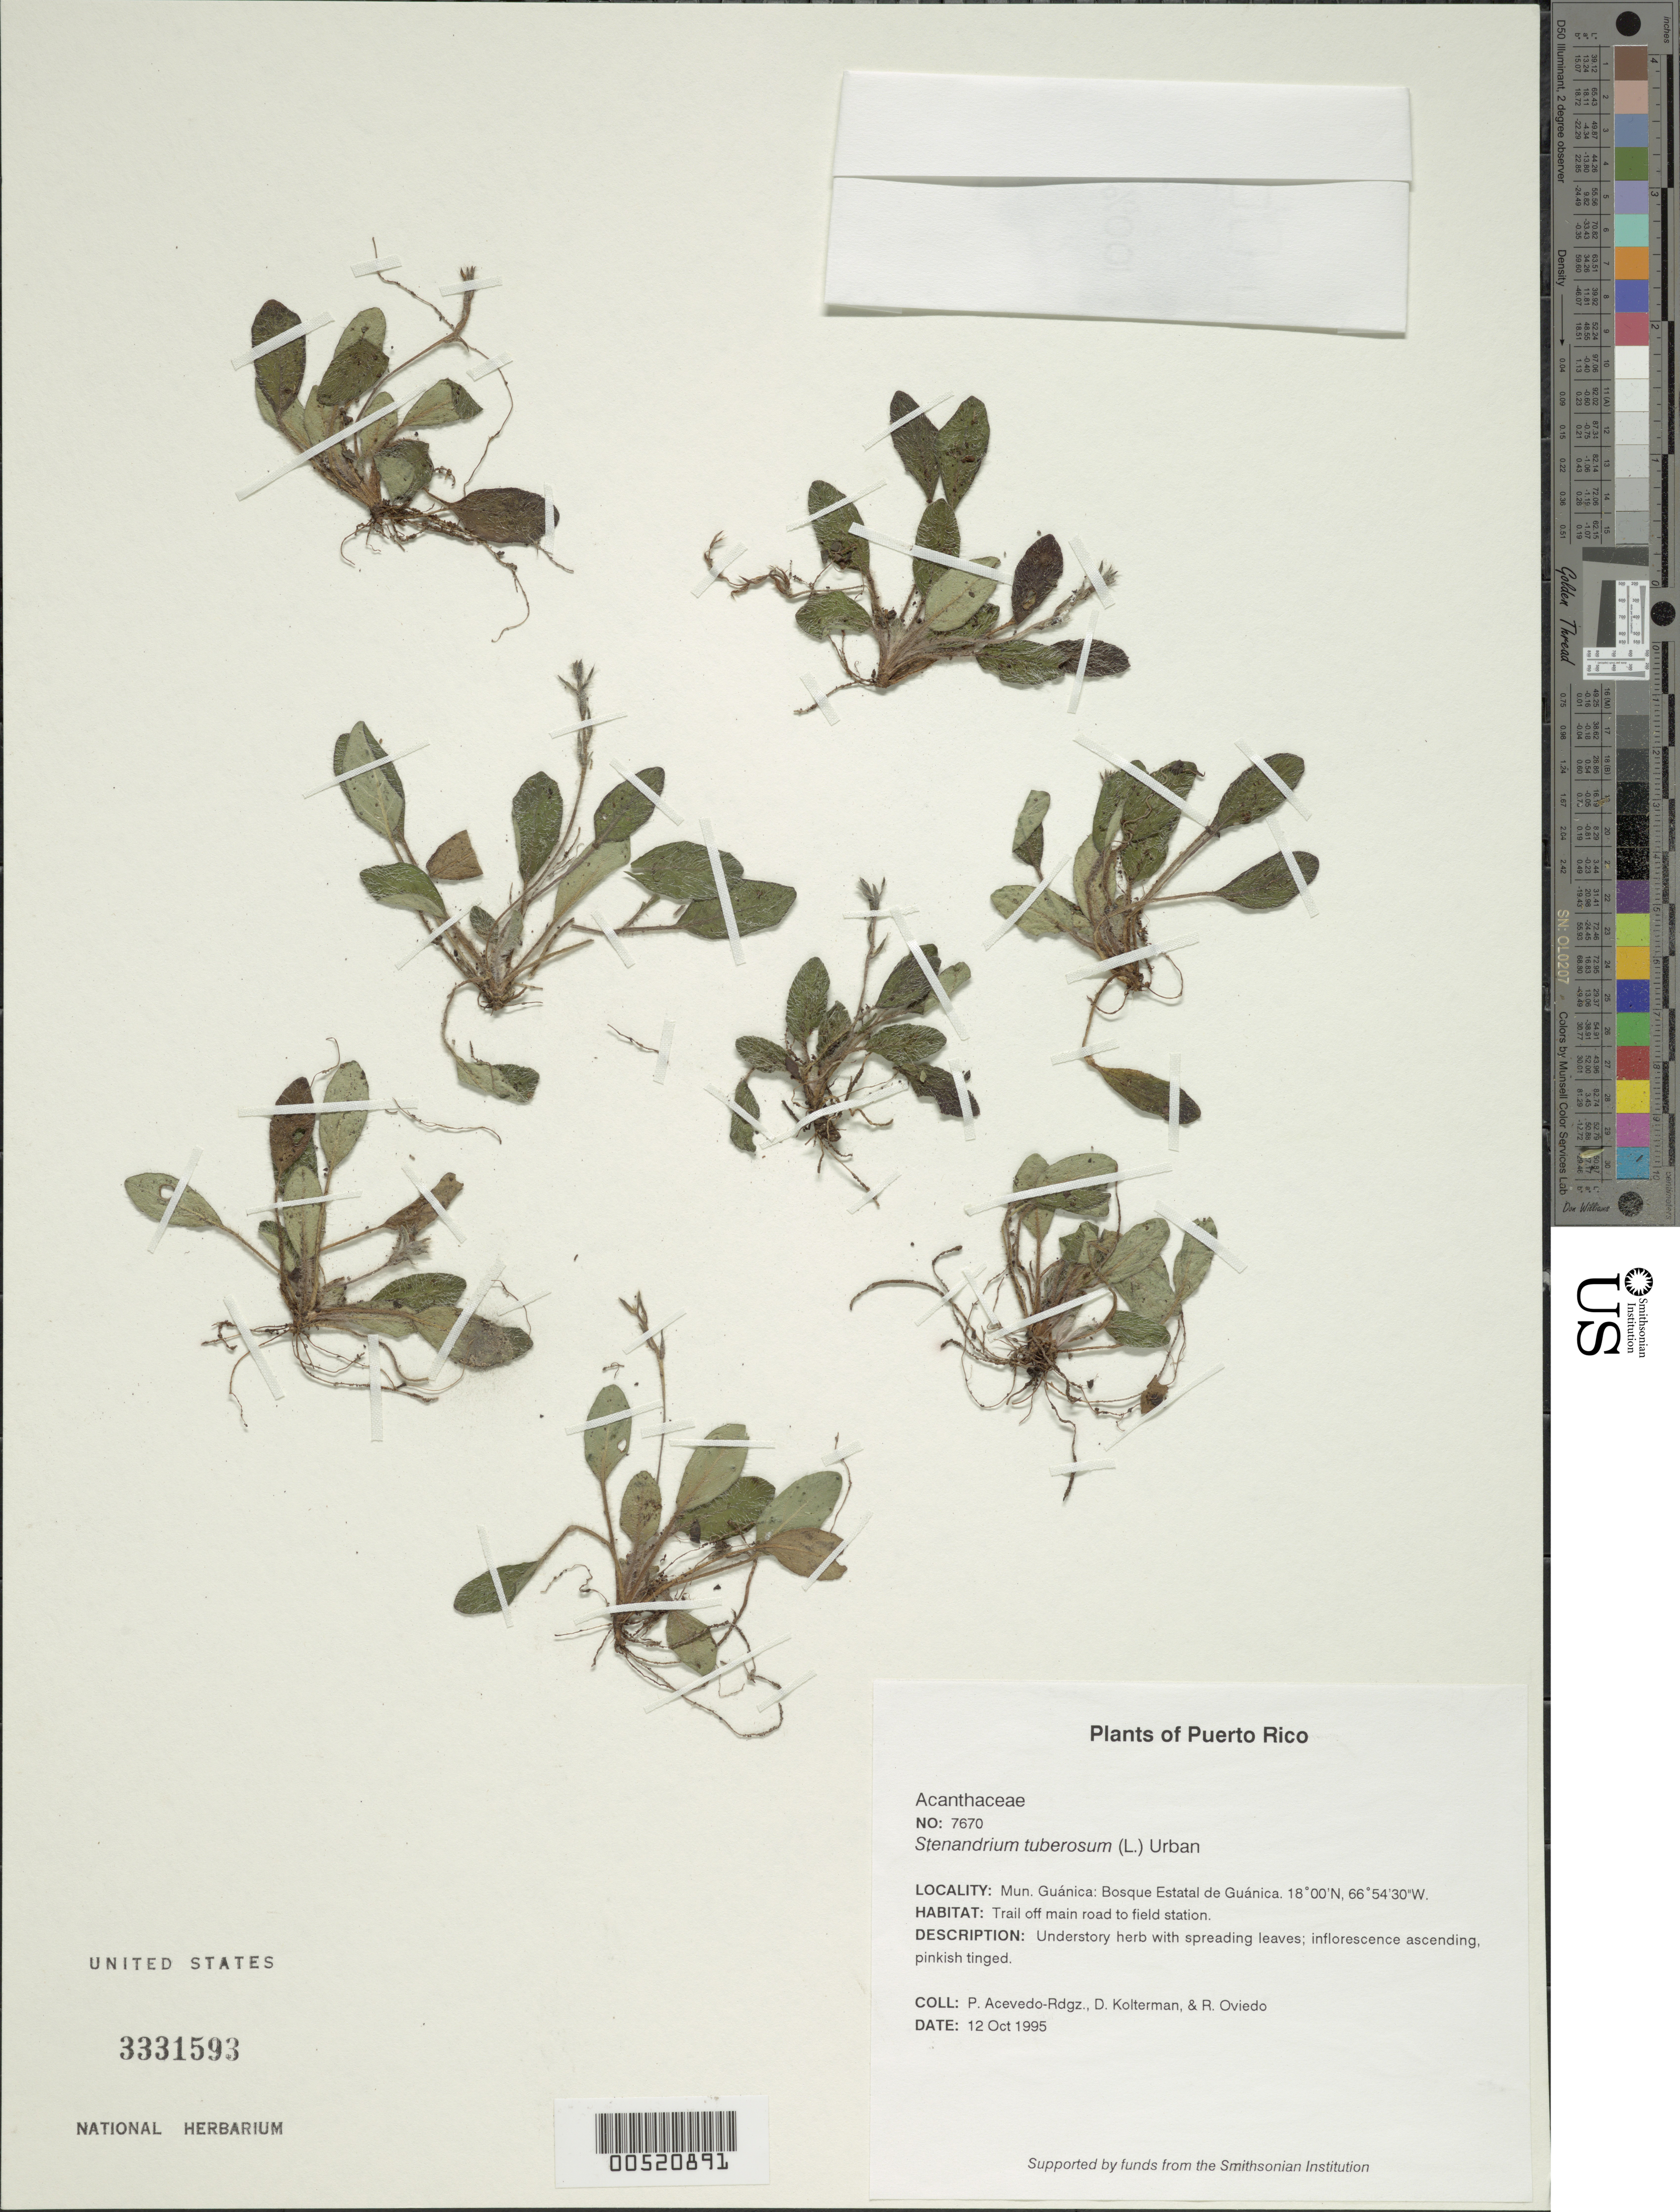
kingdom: Plantae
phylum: Tracheophyta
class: Magnoliopsida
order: Lamiales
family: Acanthaceae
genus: Stenandrium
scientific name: Stenandrium tuberosum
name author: (L.) Urb.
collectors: P. Acevedo-Rodr., D. Kolterman & R. Oviedo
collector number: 7670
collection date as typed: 12 Oct 1995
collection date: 1995-10-12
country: Puerto Rico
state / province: Guánica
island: Puerto Rico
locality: Guánica; Bosque Estatal de Guánica; along trail off main road to Ranger's station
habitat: Trail off main road to field station.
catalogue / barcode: US 3331593